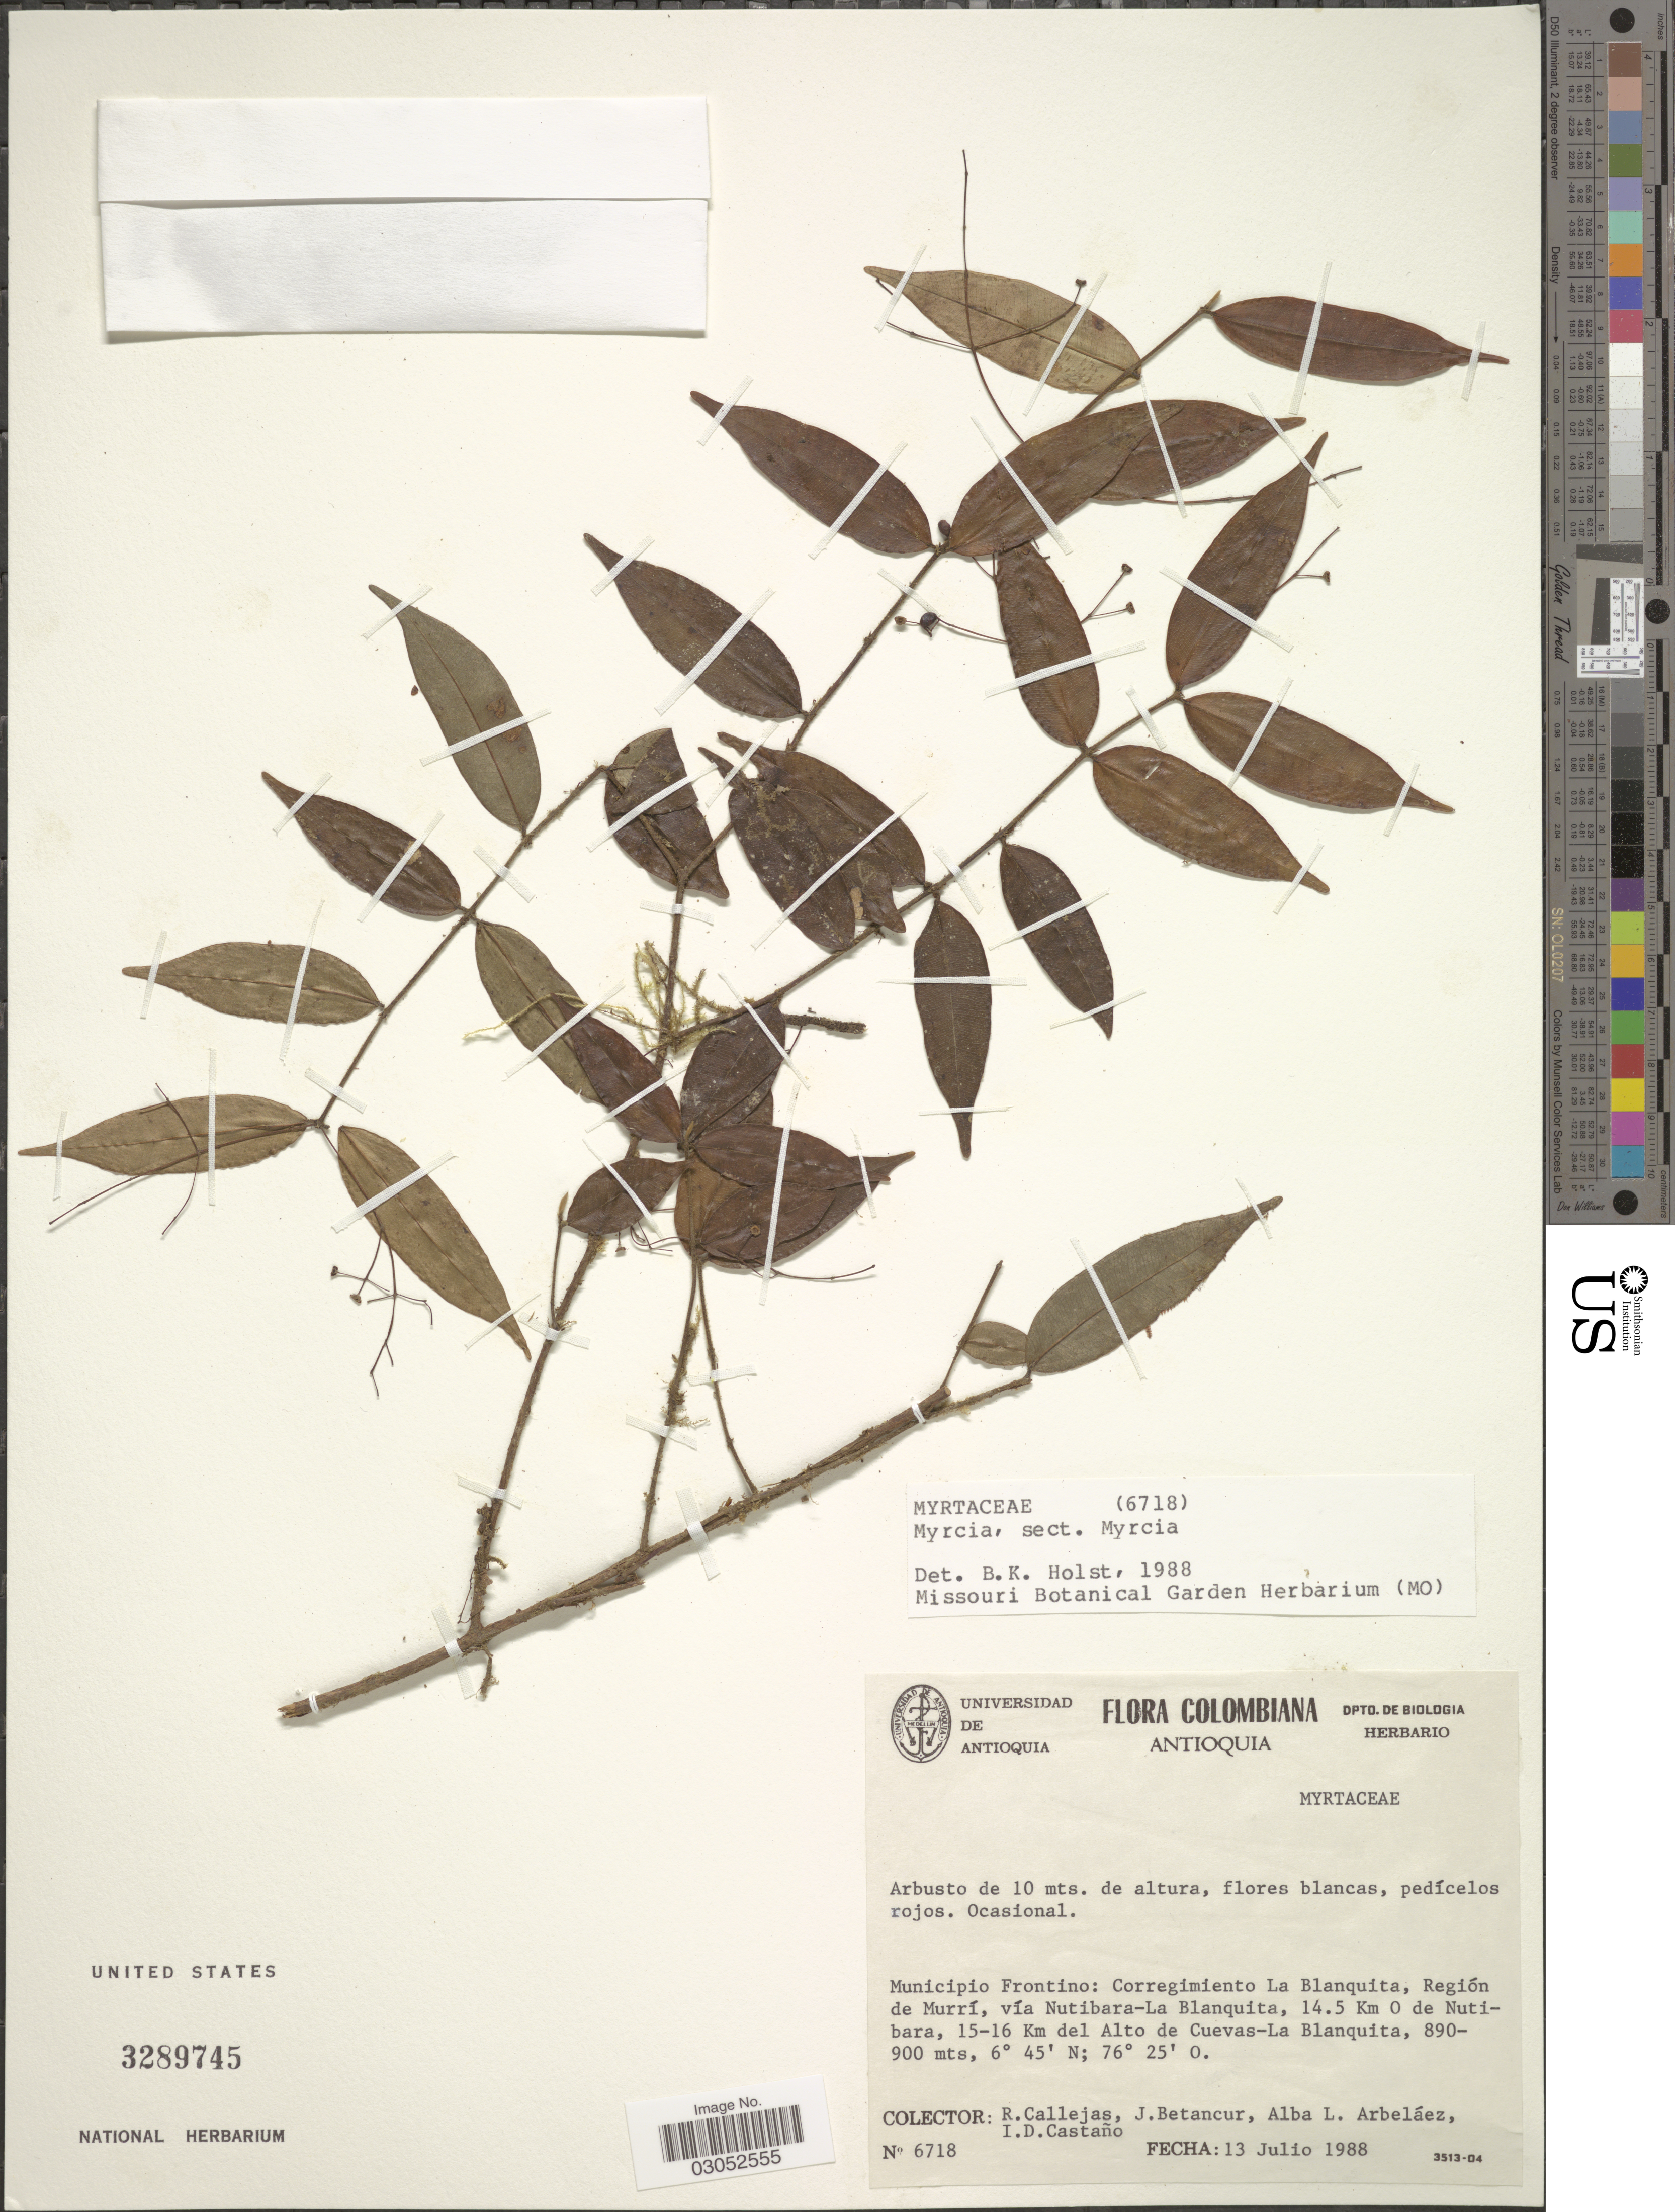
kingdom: Plantae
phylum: Tracheophyta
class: Magnoliopsida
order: Myrtales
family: Myrtaceae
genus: Myrcia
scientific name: Myrcia sp.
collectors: R. Callejas, J. Betancur, A. L. Arbelaez & I. Castaño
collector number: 6718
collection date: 1988-07-13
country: Colombia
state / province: Antioquia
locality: Municipio Frontino: Corregimiento La Blanquita, Región de Murrí, vía Nutibara-La Blanquita, 14.5 Km O de Nutibara, 15-16 Km del Alto de Cuevas-La Blanquita.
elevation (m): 890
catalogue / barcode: US 3289745